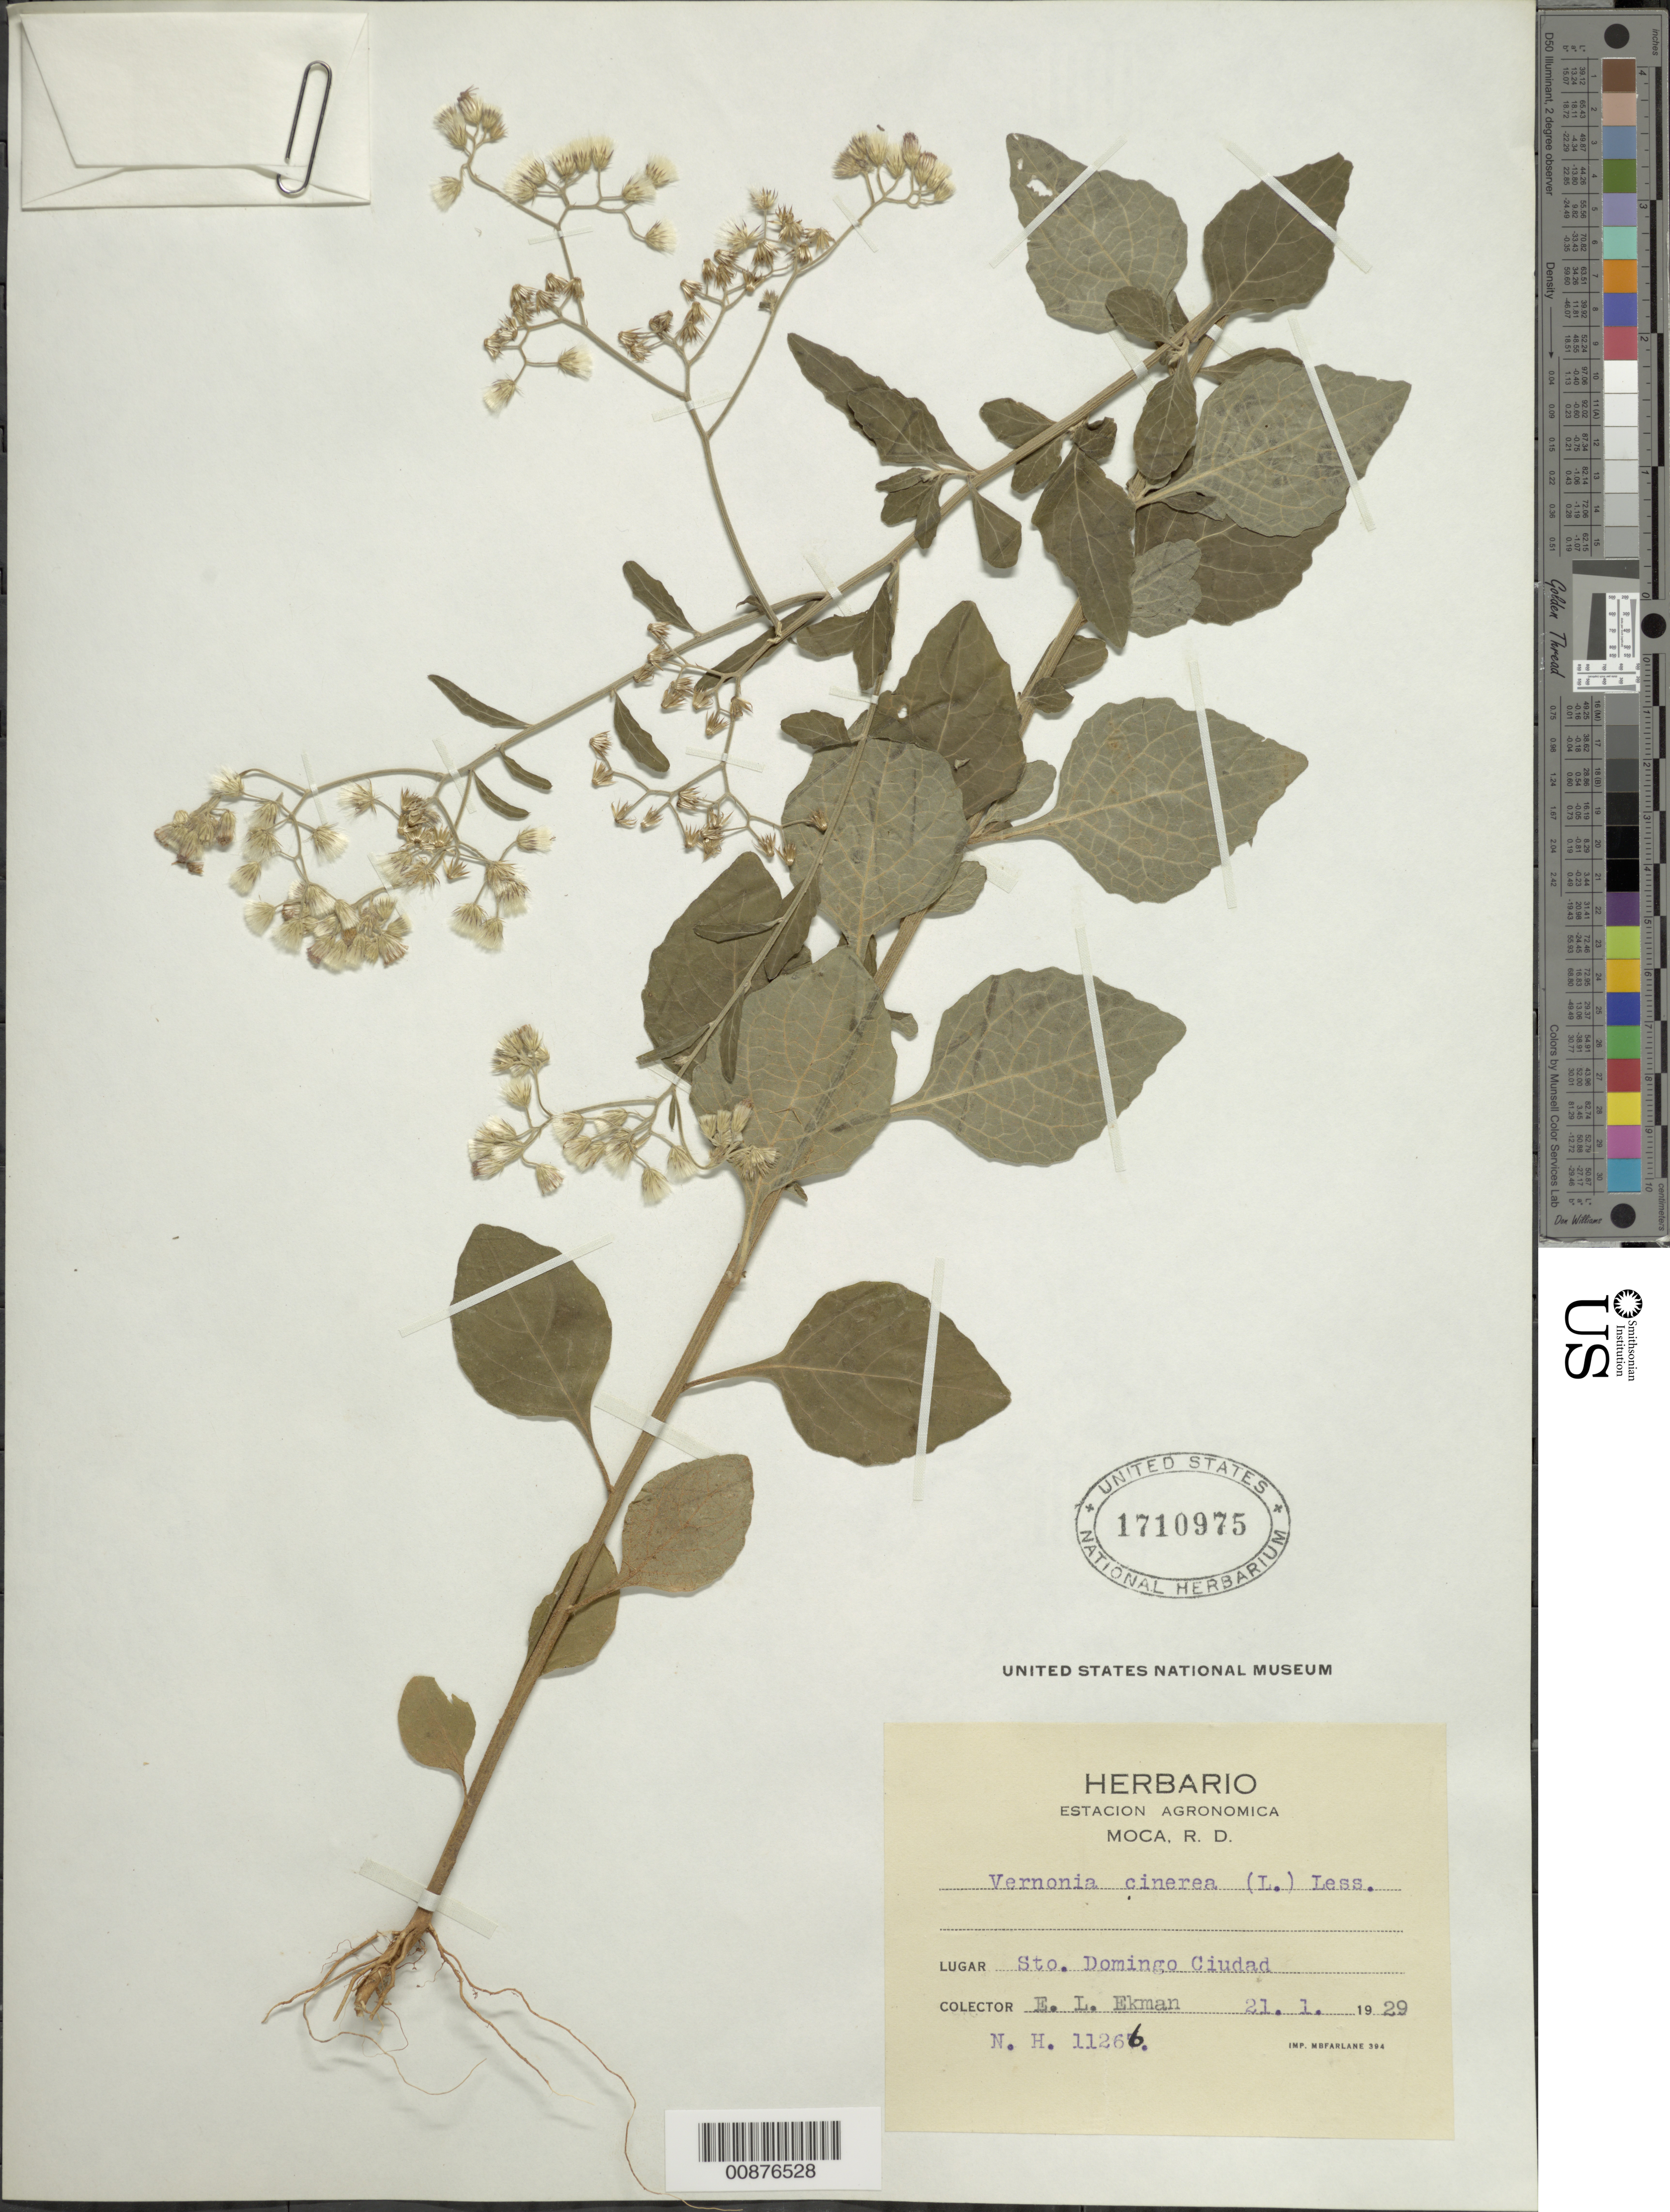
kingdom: Plantae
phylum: Tracheophyta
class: Magnoliopsida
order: Asterales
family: Asteraceae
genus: Cyanthillium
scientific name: Cyanthillium cinereum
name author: (L.) H. Rob.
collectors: E. L. Ekman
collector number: N.H. 11266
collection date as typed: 21 Jan 1929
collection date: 1929-01-21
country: Dominican Republic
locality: Sto. Domingo Ciudad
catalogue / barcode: US 1710975